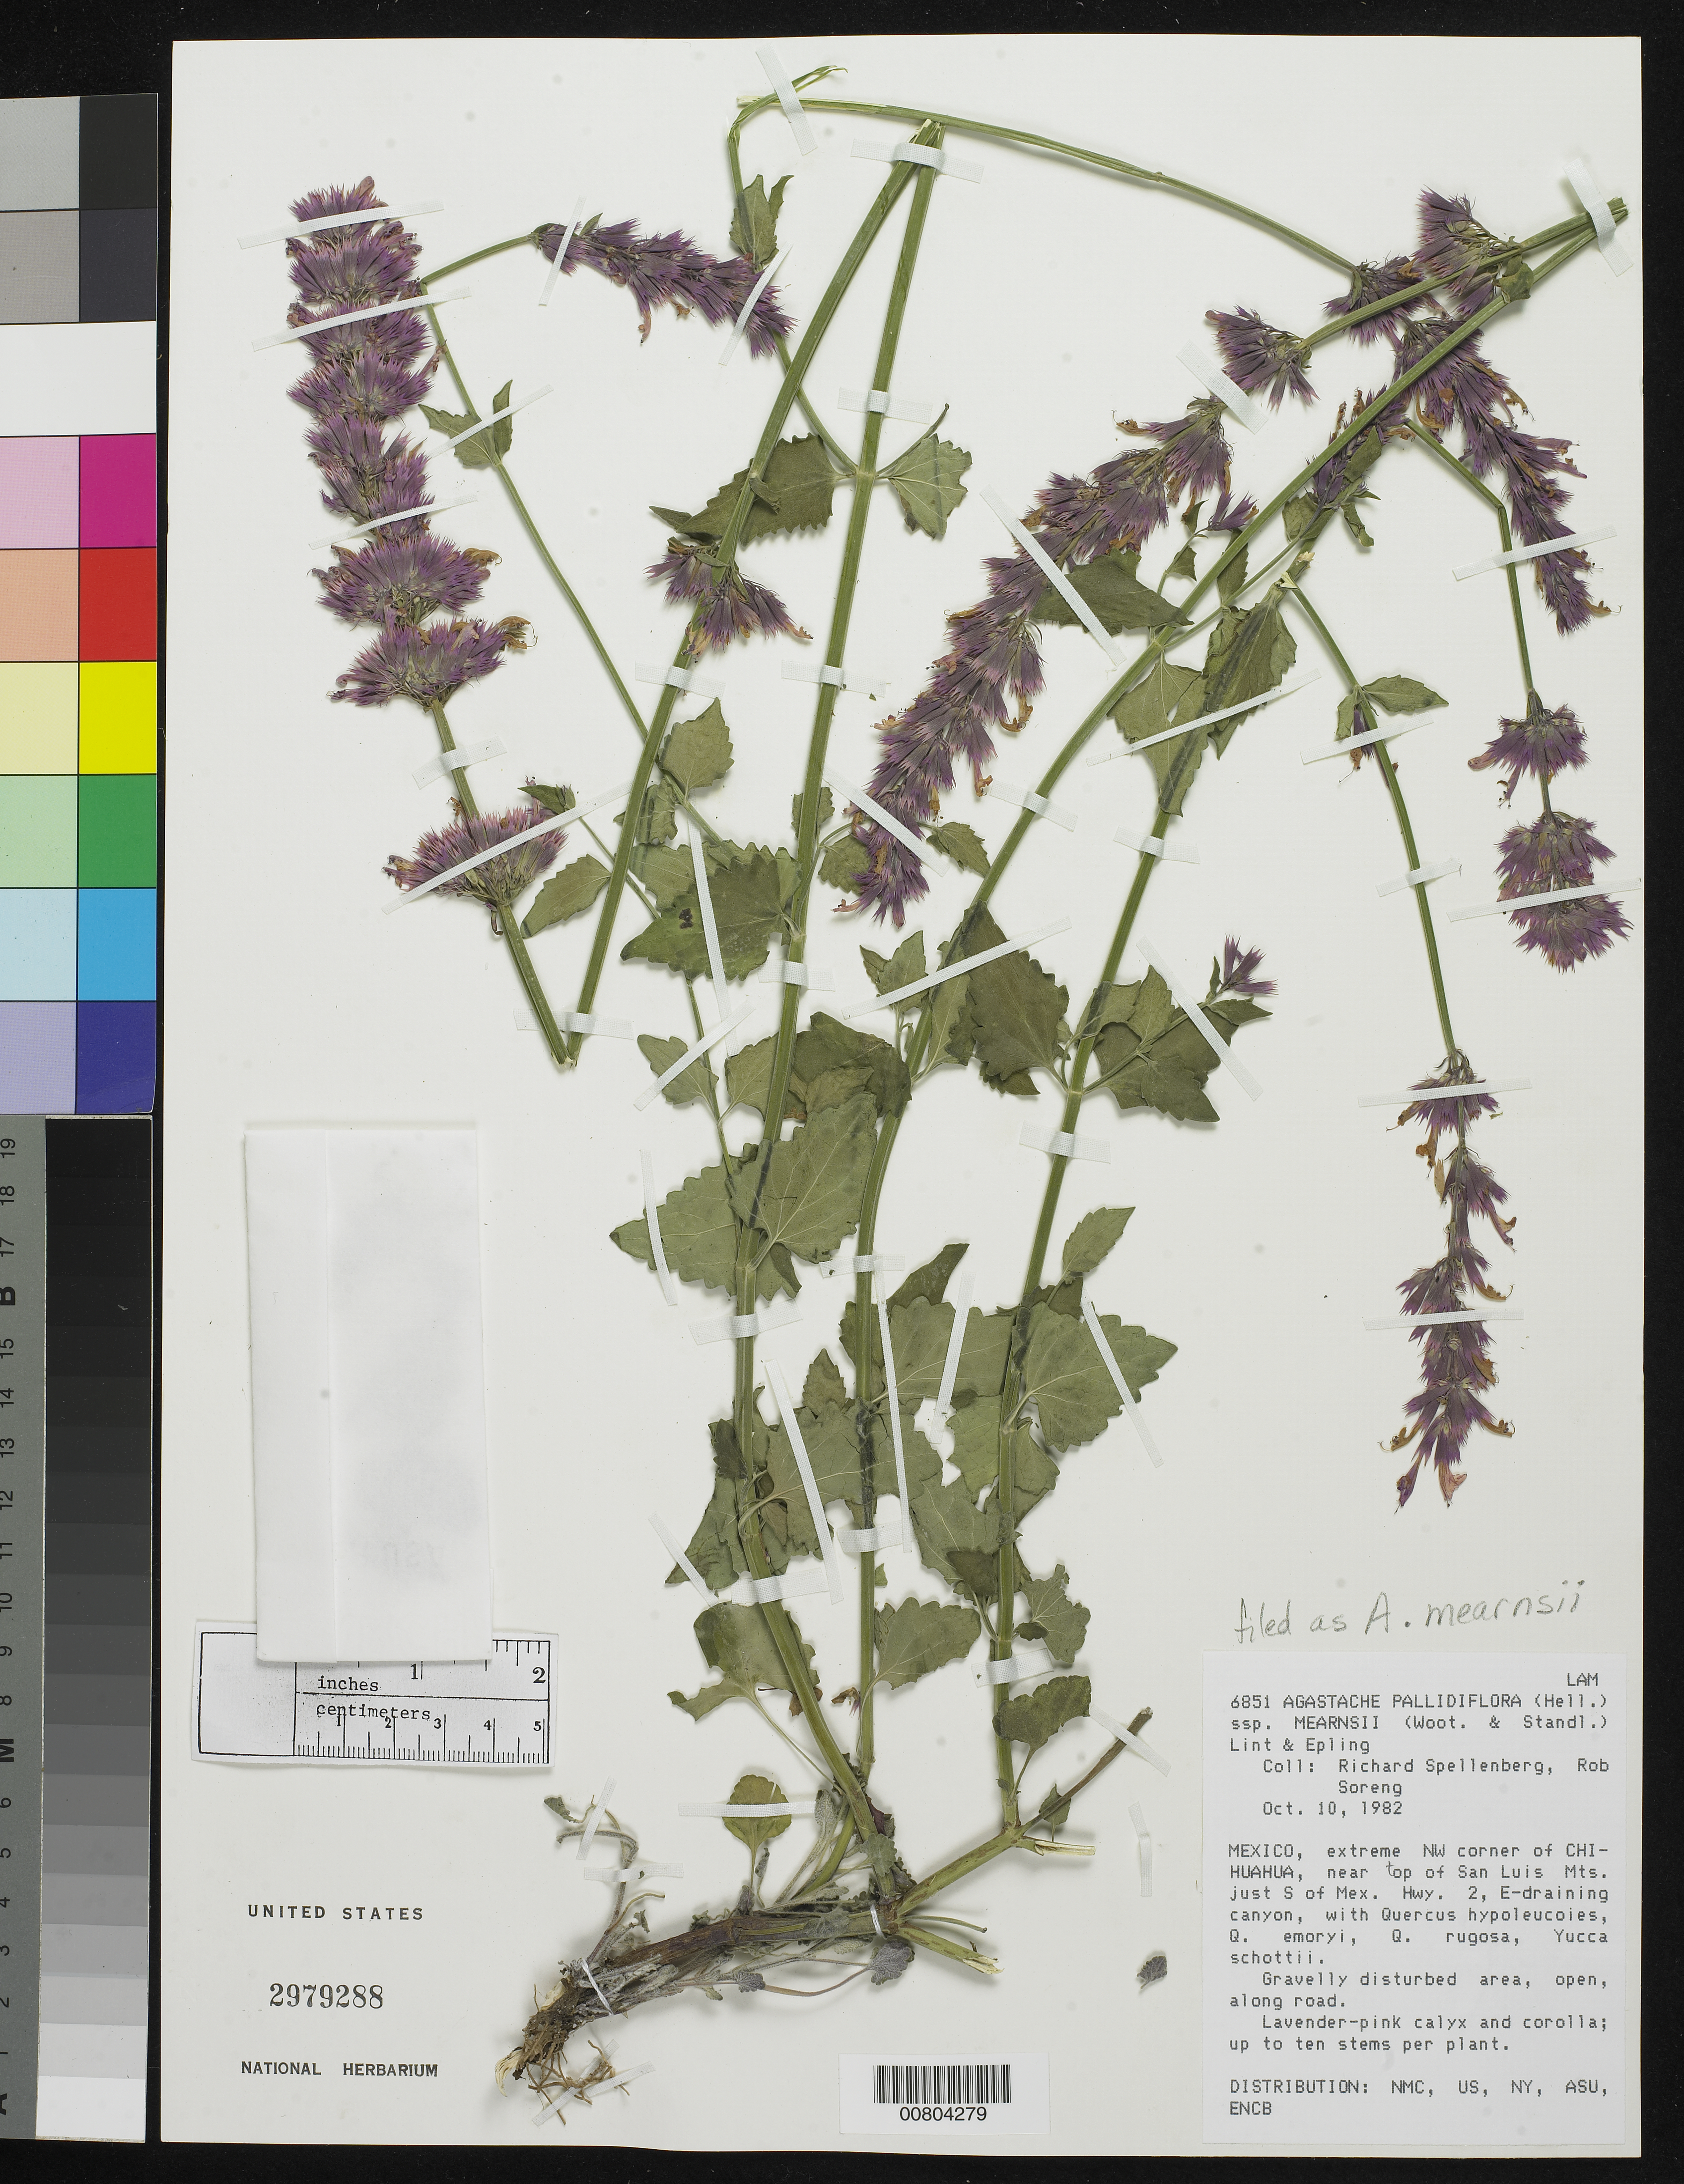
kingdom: Plantae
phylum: Tracheophyta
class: Magnoliopsida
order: Lamiales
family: Lamiaceae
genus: Agastache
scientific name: Agastache mearnsii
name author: Wooton & Standl.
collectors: R. W. Spellenberg & R. J. Soreng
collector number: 6851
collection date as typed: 10 Oct 1982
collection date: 1982-10-10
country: Mexico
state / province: Chihuahua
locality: Extreme NW corner of Chihuahua, near top of San Luis Mts. Just S of Mex. Hwy. 2, E draining canyon.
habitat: Gravelly disturbed area, open along road with Quercus hypoleucoies, Q. emoryi, Q. rugosa, Yucca schottii.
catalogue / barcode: US 2979288